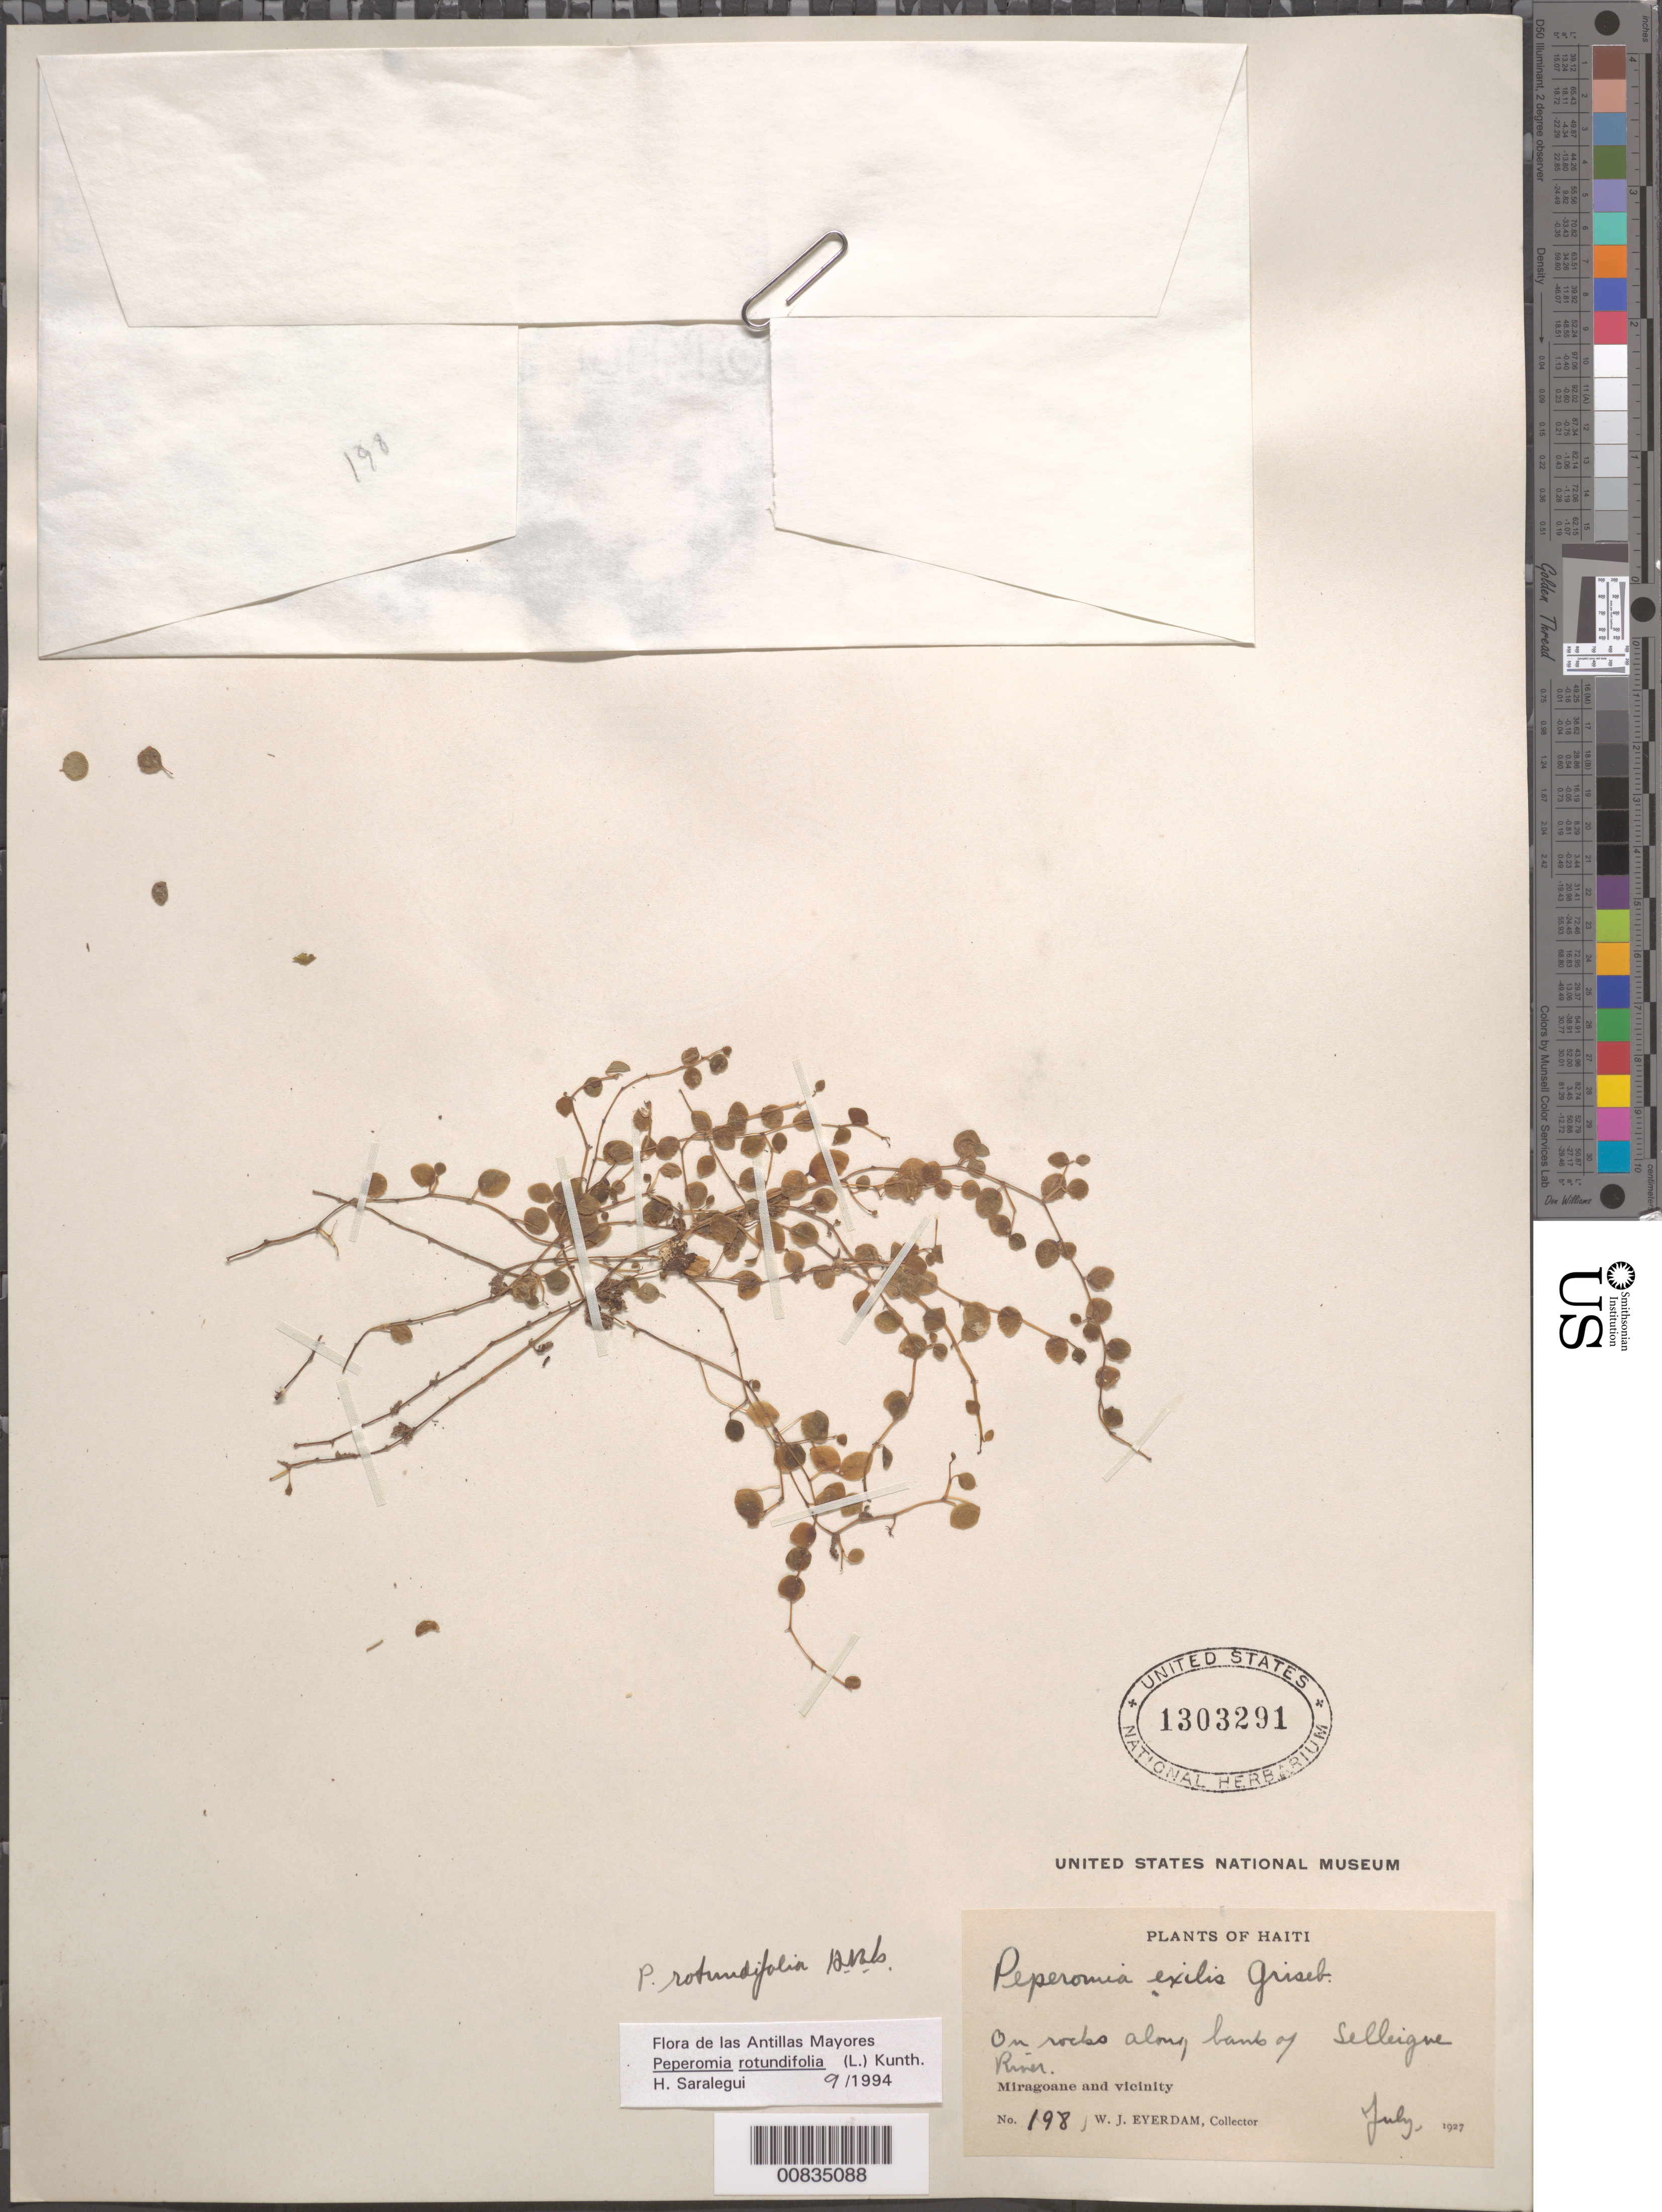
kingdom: Plantae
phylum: Tracheophyta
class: Magnoliopsida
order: Piperales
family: Piperaceae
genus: Peperomia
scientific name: Peperomia rotundifolia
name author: (L.) Kunth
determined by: Saralegui Boza, H., (HAJB), Jardin Botanico Nacional (Habana)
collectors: W. J. Eyerdam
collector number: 198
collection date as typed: Jul 1927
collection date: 1927-07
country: Haiti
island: Hispaniola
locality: Miragoane and vicinity. Along bank of "Selleigne River".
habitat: On rocks along river bank.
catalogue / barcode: US 1303291